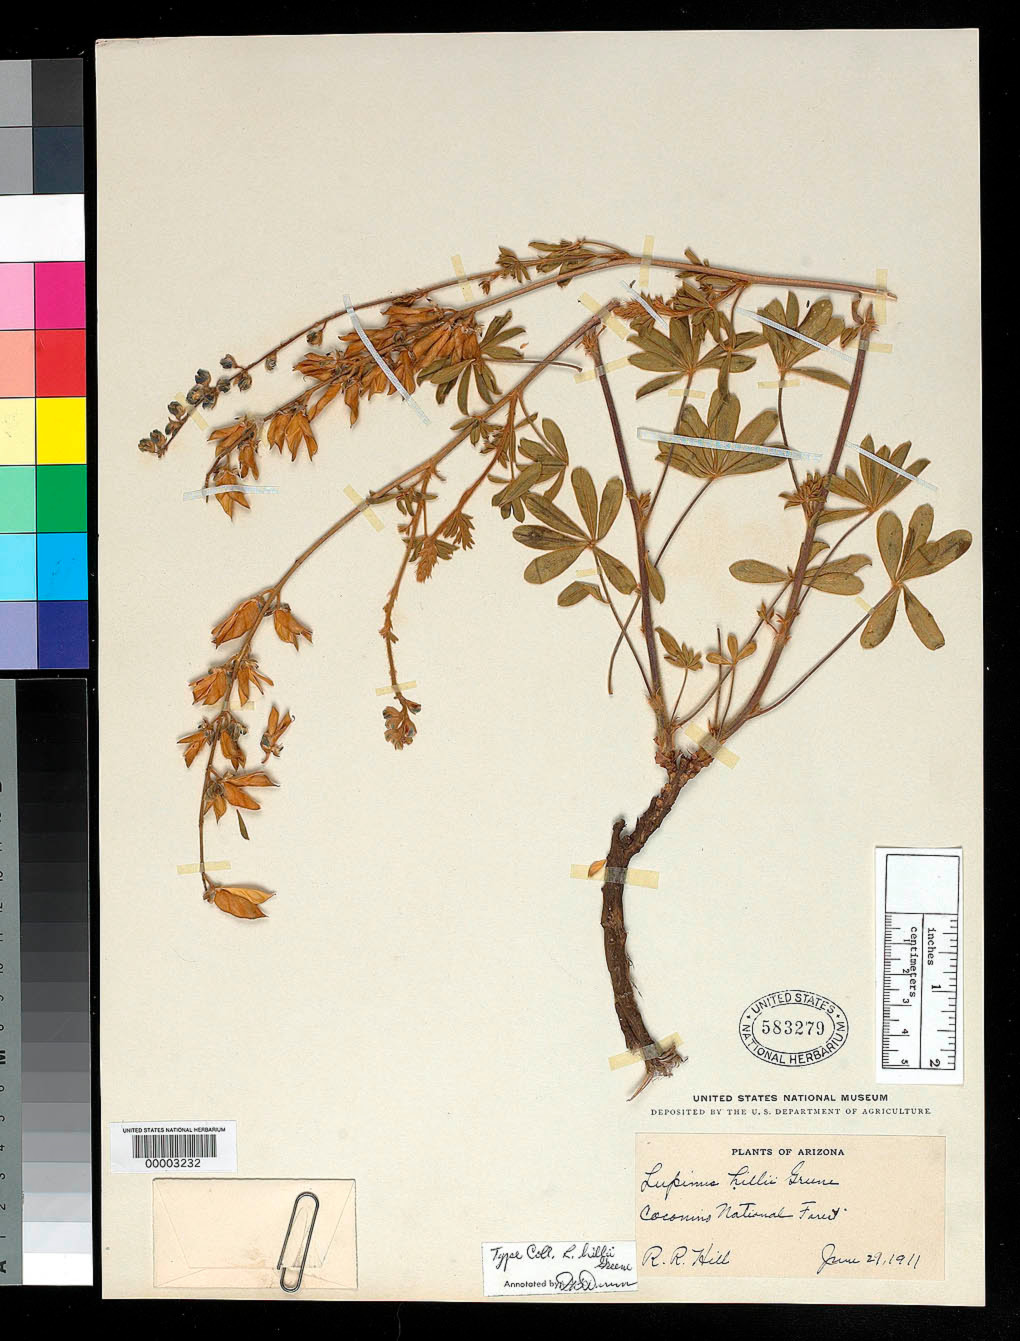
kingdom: Plantae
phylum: Tracheophyta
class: Magnoliopsida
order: Fabales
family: Fabaceae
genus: Lupinus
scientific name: Lupinus hillii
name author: Greene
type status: Isotype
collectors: R. R. Hill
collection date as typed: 29 Jun 1911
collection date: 1911-06-29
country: United States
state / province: Arizona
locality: Coconino Forest Reservation.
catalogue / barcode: US 583279